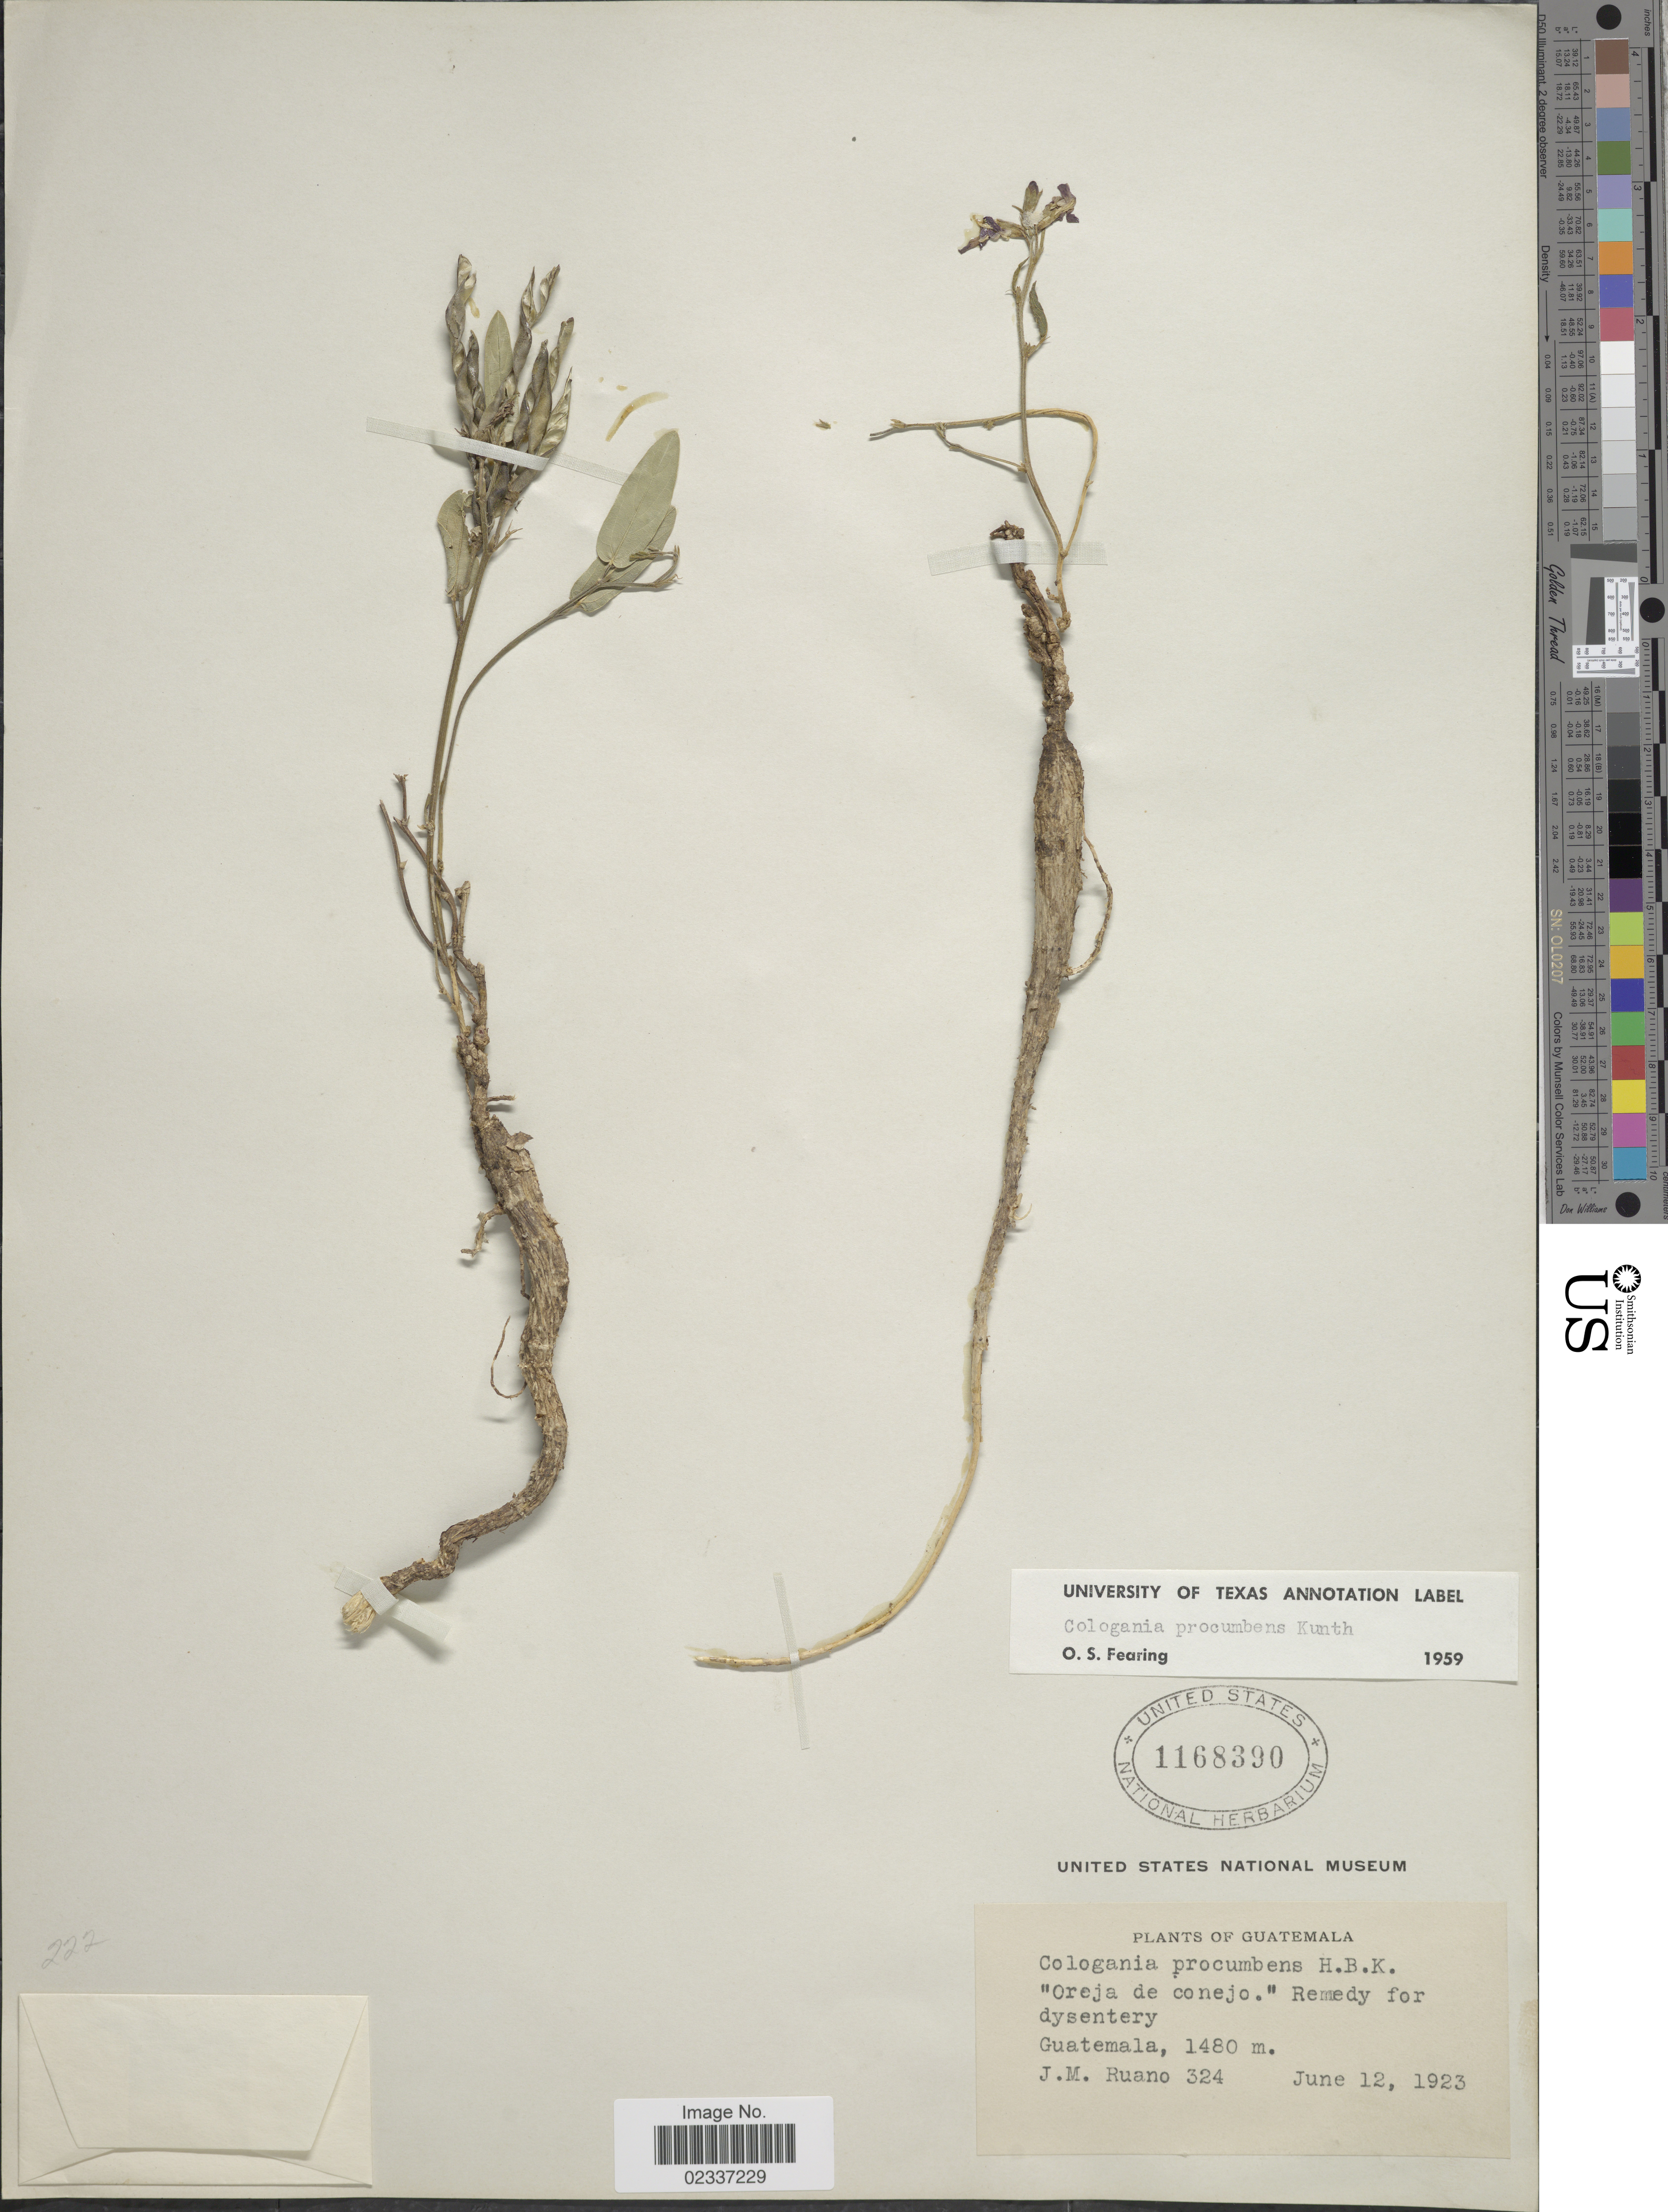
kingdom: Plantae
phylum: Tracheophyta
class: Magnoliopsida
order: Fabales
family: Fabaceae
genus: Cologania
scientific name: Cologania procumbens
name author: Kunth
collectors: J. Ruano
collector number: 324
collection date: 1923-06-12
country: Guatemala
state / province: Guatemala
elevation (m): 1480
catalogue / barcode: US 1168390